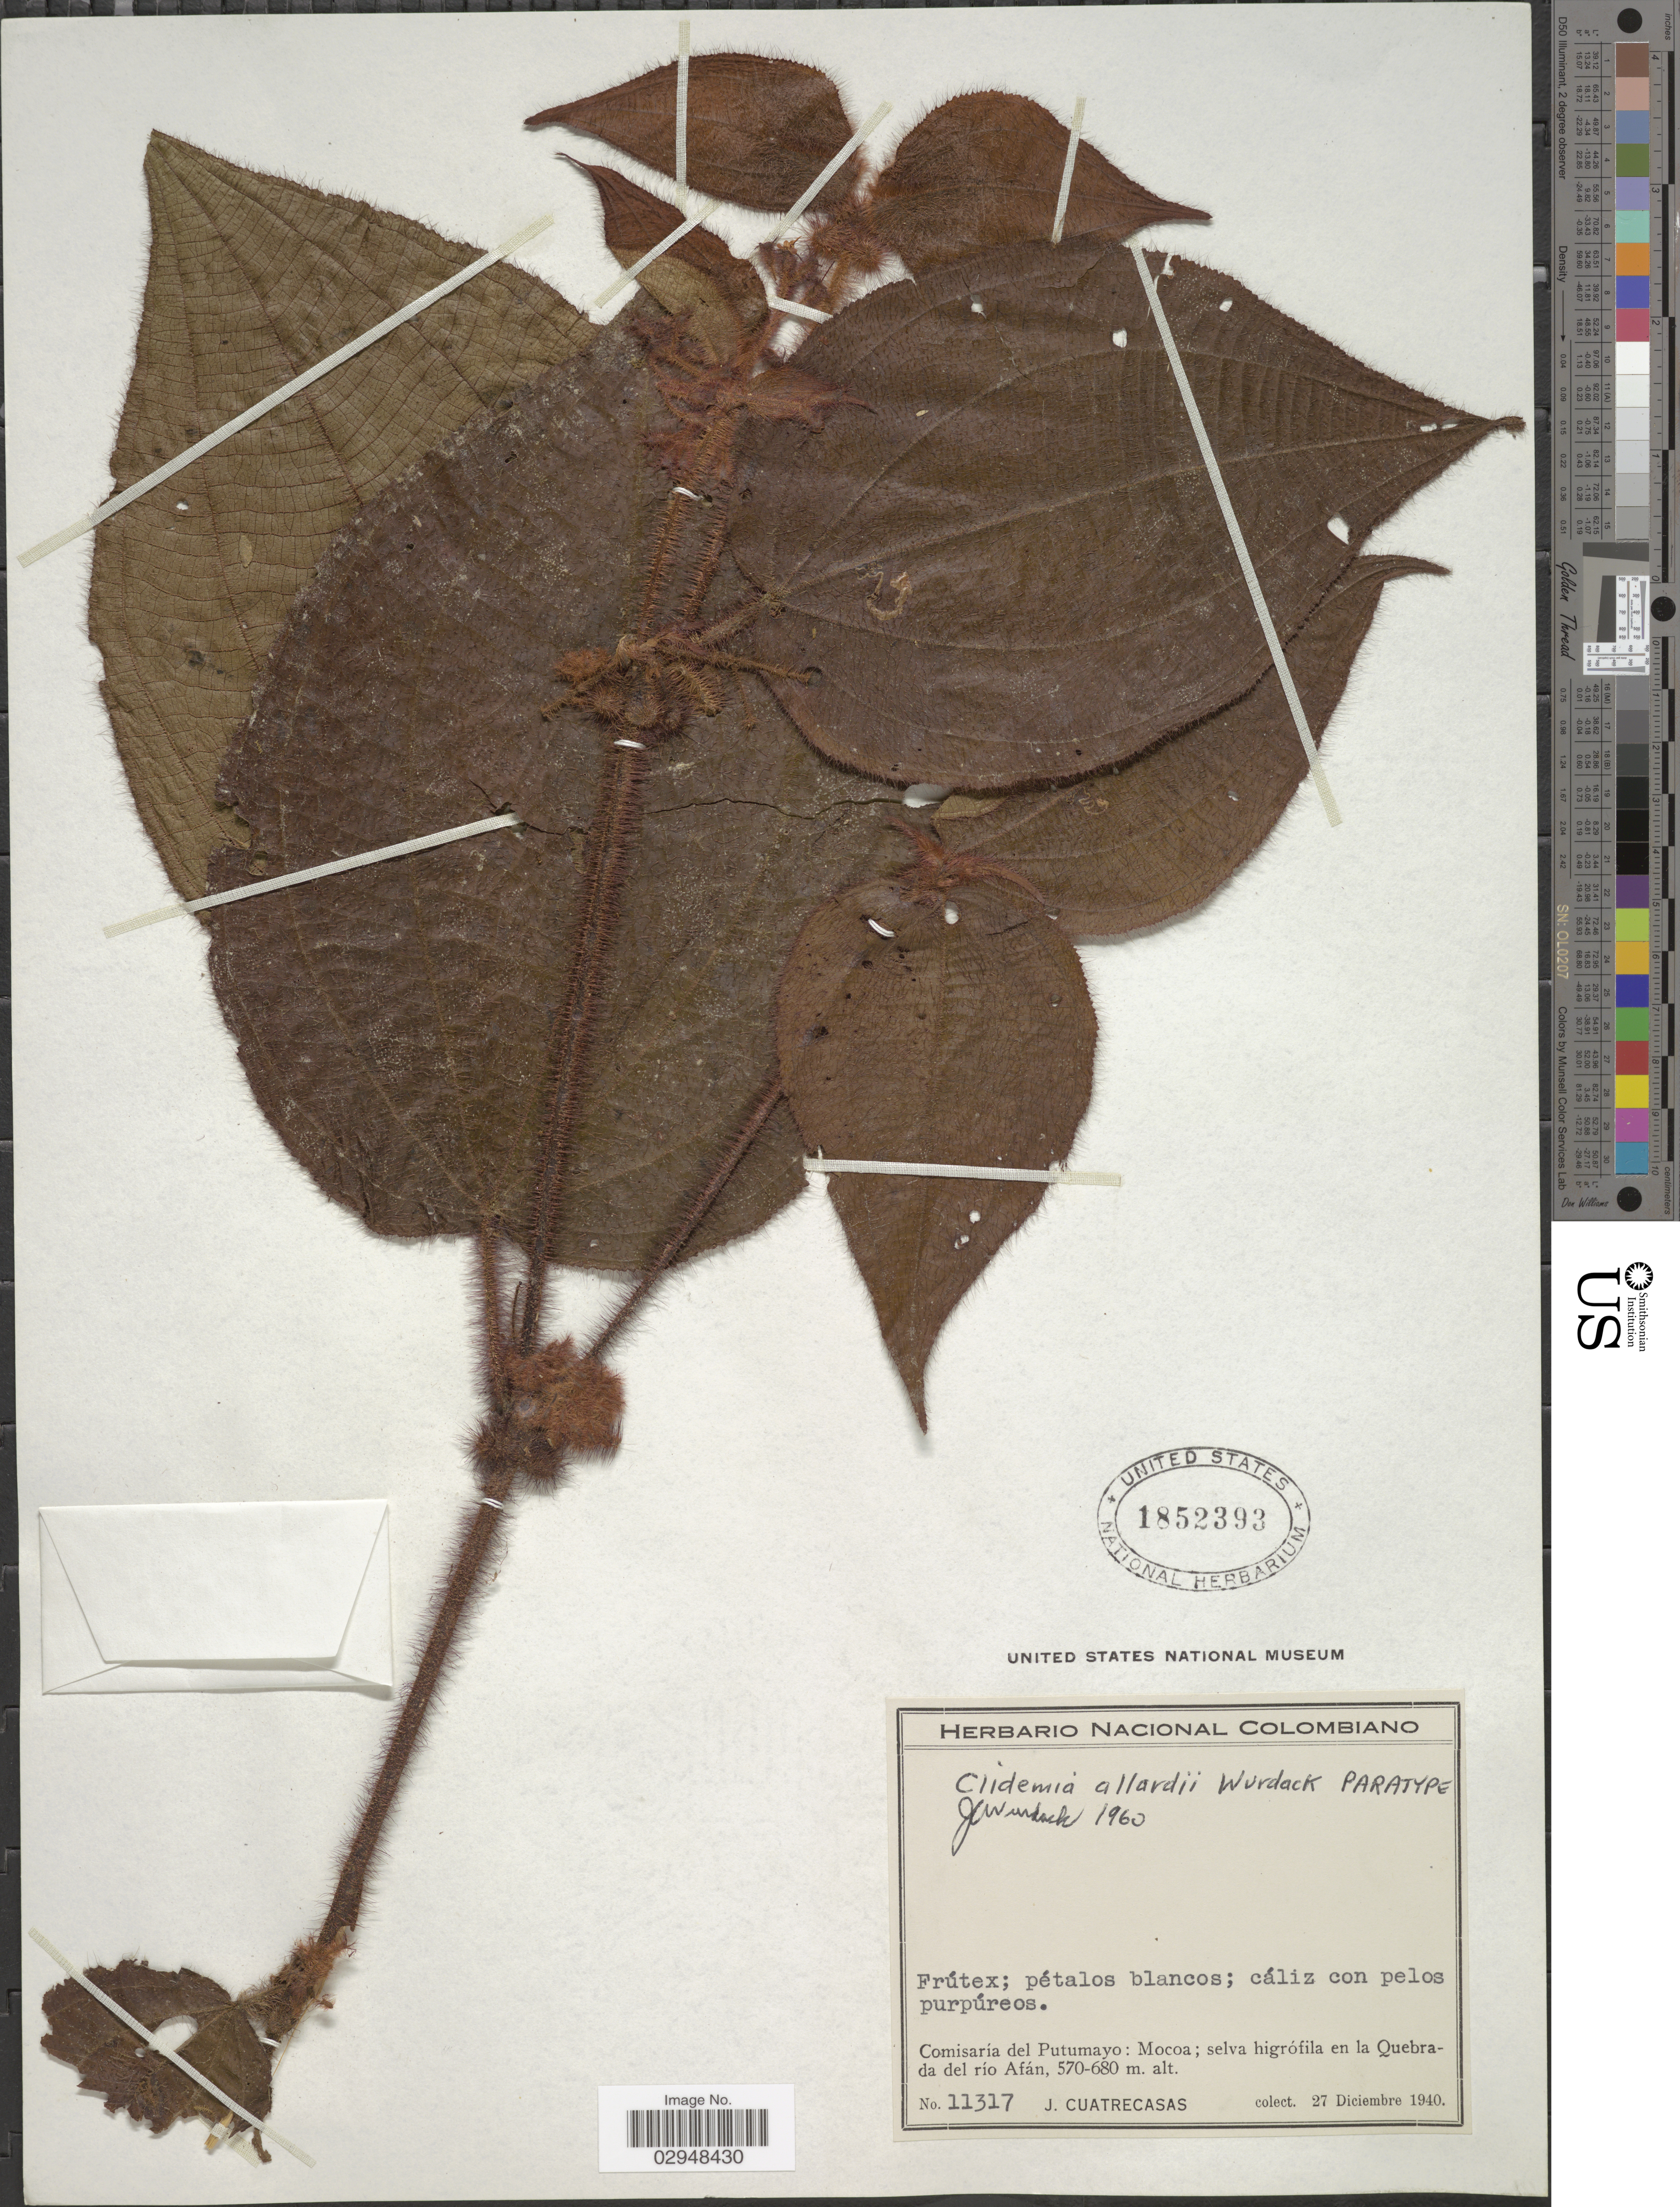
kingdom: Plantae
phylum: Tracheophyta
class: Magnoliopsida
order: Myrtales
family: Melastomataceae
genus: Clidemia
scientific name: Clidemia allardii subsp. allardii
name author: Wurdack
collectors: J. Cuatrecasas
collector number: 11317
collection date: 1940-12-27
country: Colombia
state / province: Putumayo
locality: Comisaría del Putumayo, Mocoa, selva hirgrófila en la Quebrada del río Afán.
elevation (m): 570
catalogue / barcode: US 1852393